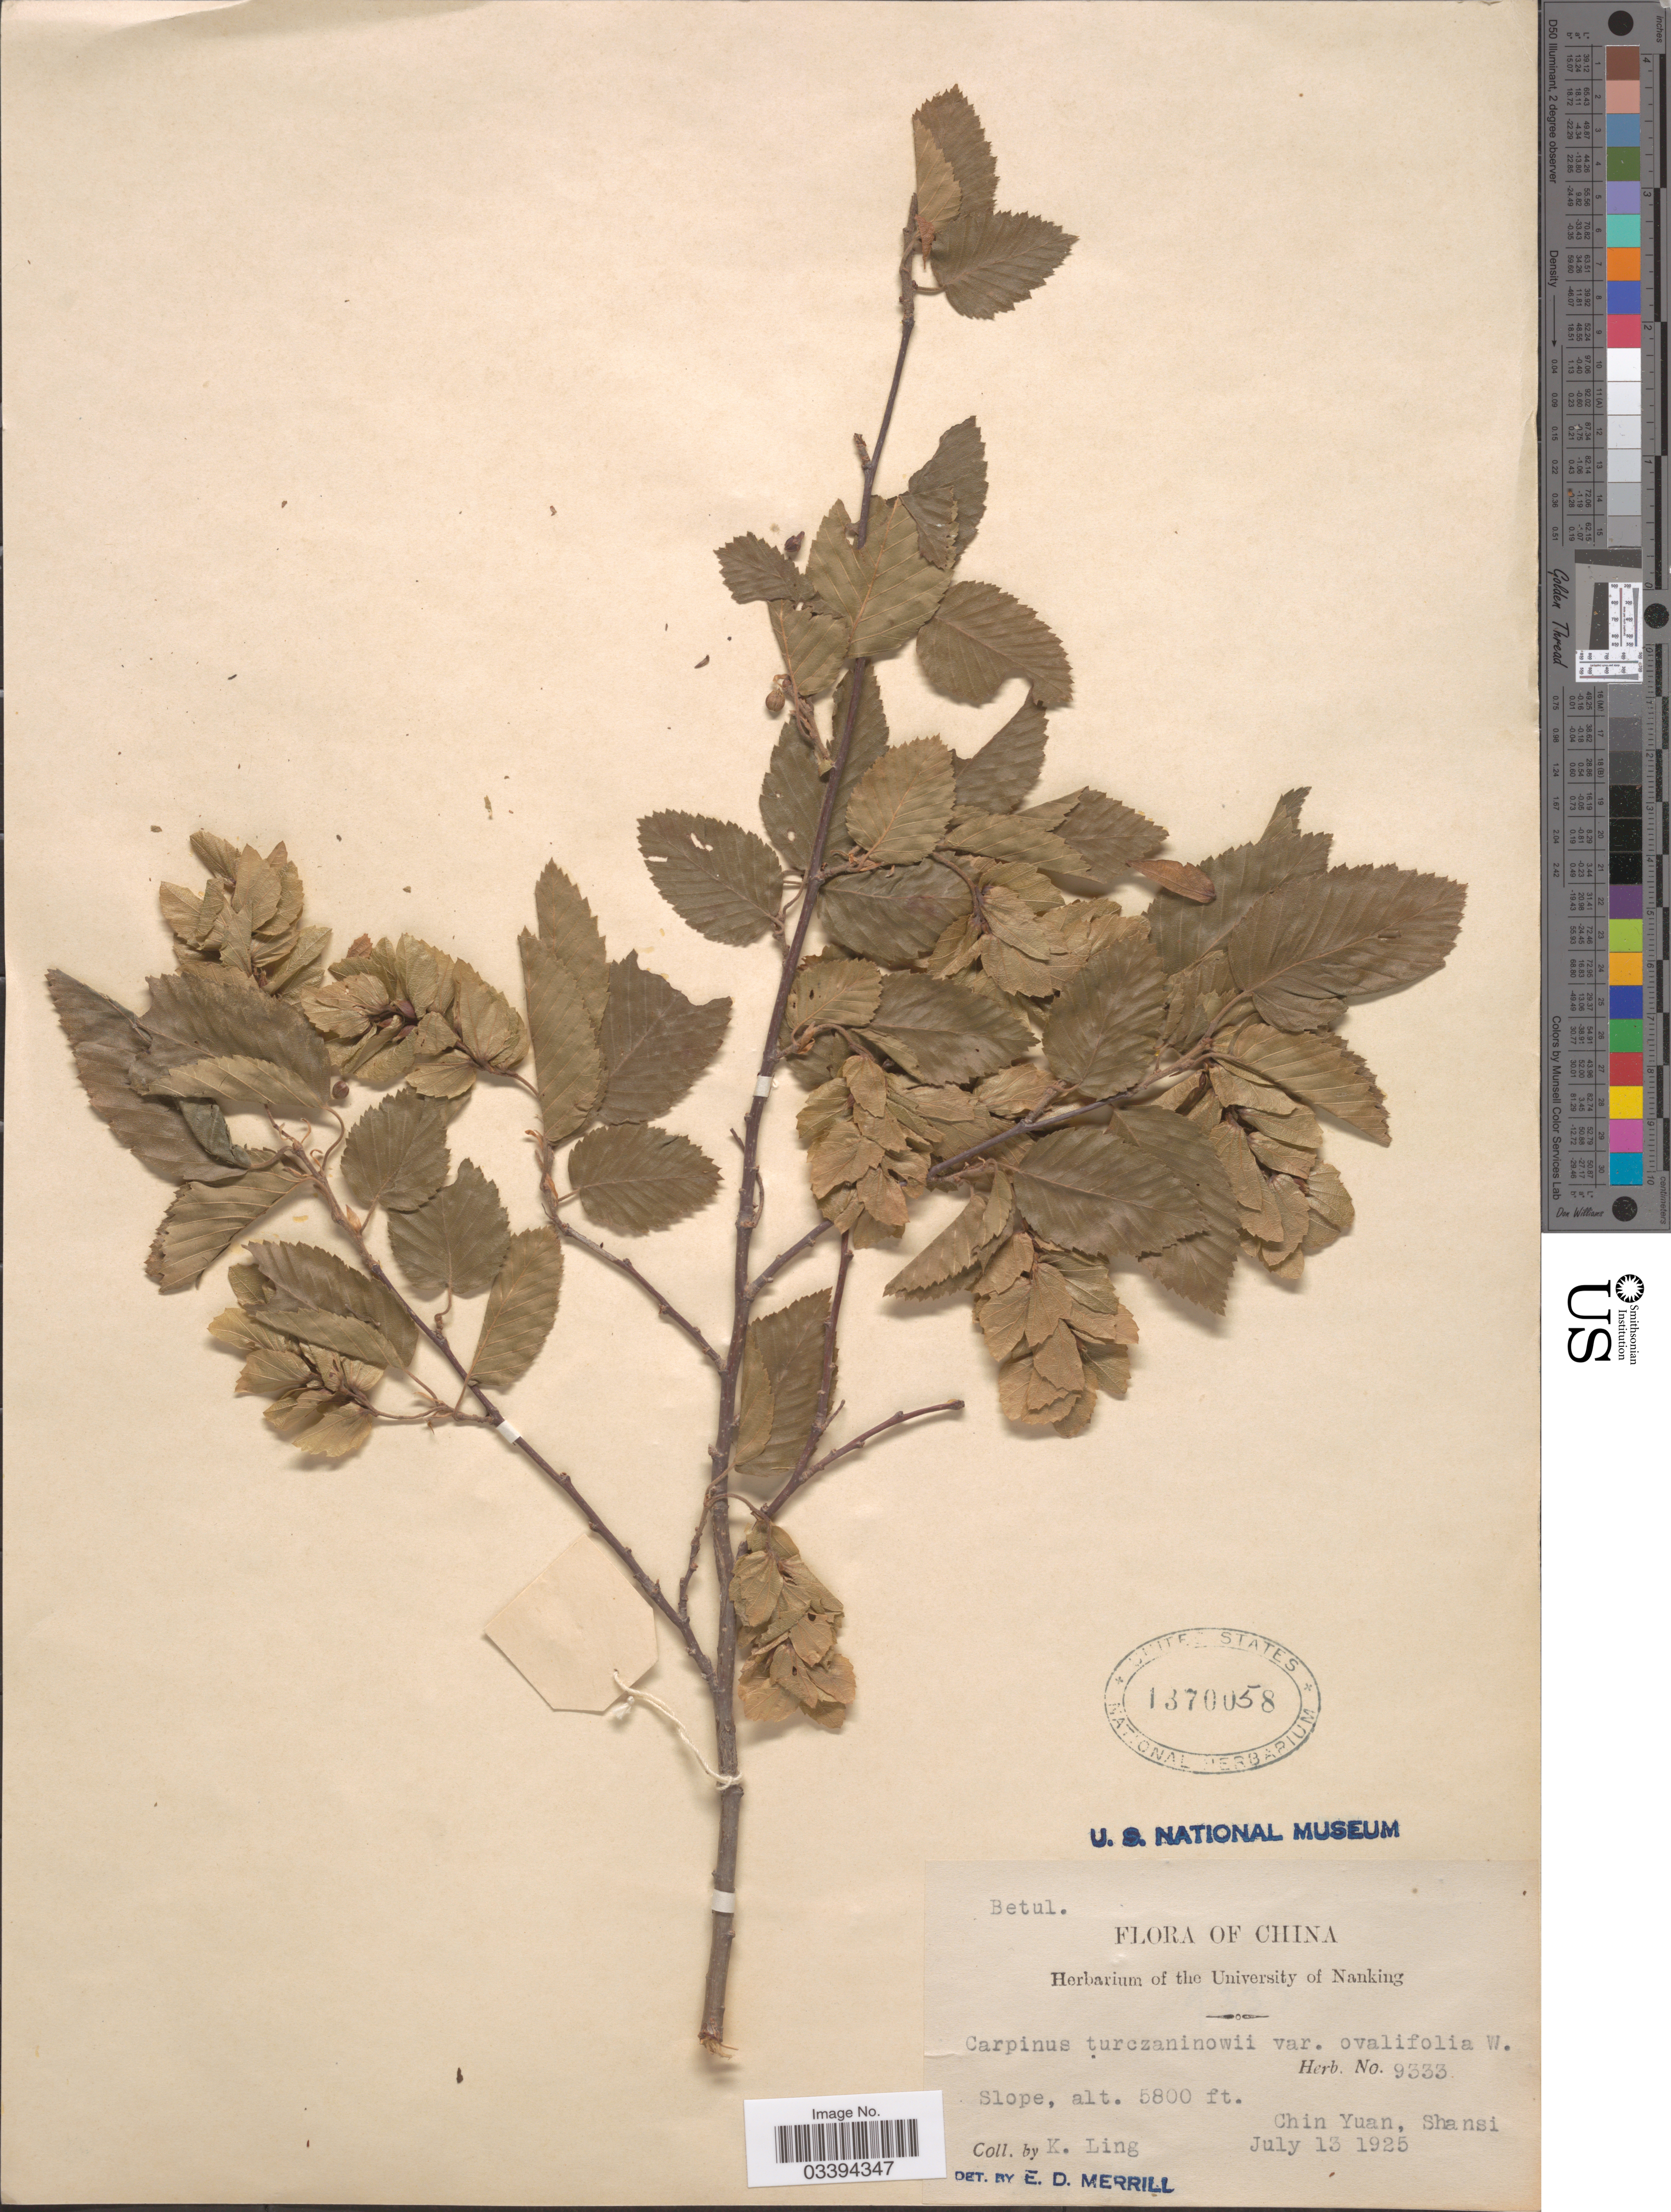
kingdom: Plantae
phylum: Tracheophyta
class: Magnoliopsida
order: Fagales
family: Betulaceae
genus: Carpinus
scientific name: Carpinus turczaninowii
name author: Hance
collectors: K. Ling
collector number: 9333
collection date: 1925-07-13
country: China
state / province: Shanxi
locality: Chin Yuan, Shansi.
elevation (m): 1768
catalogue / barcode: US 1370058